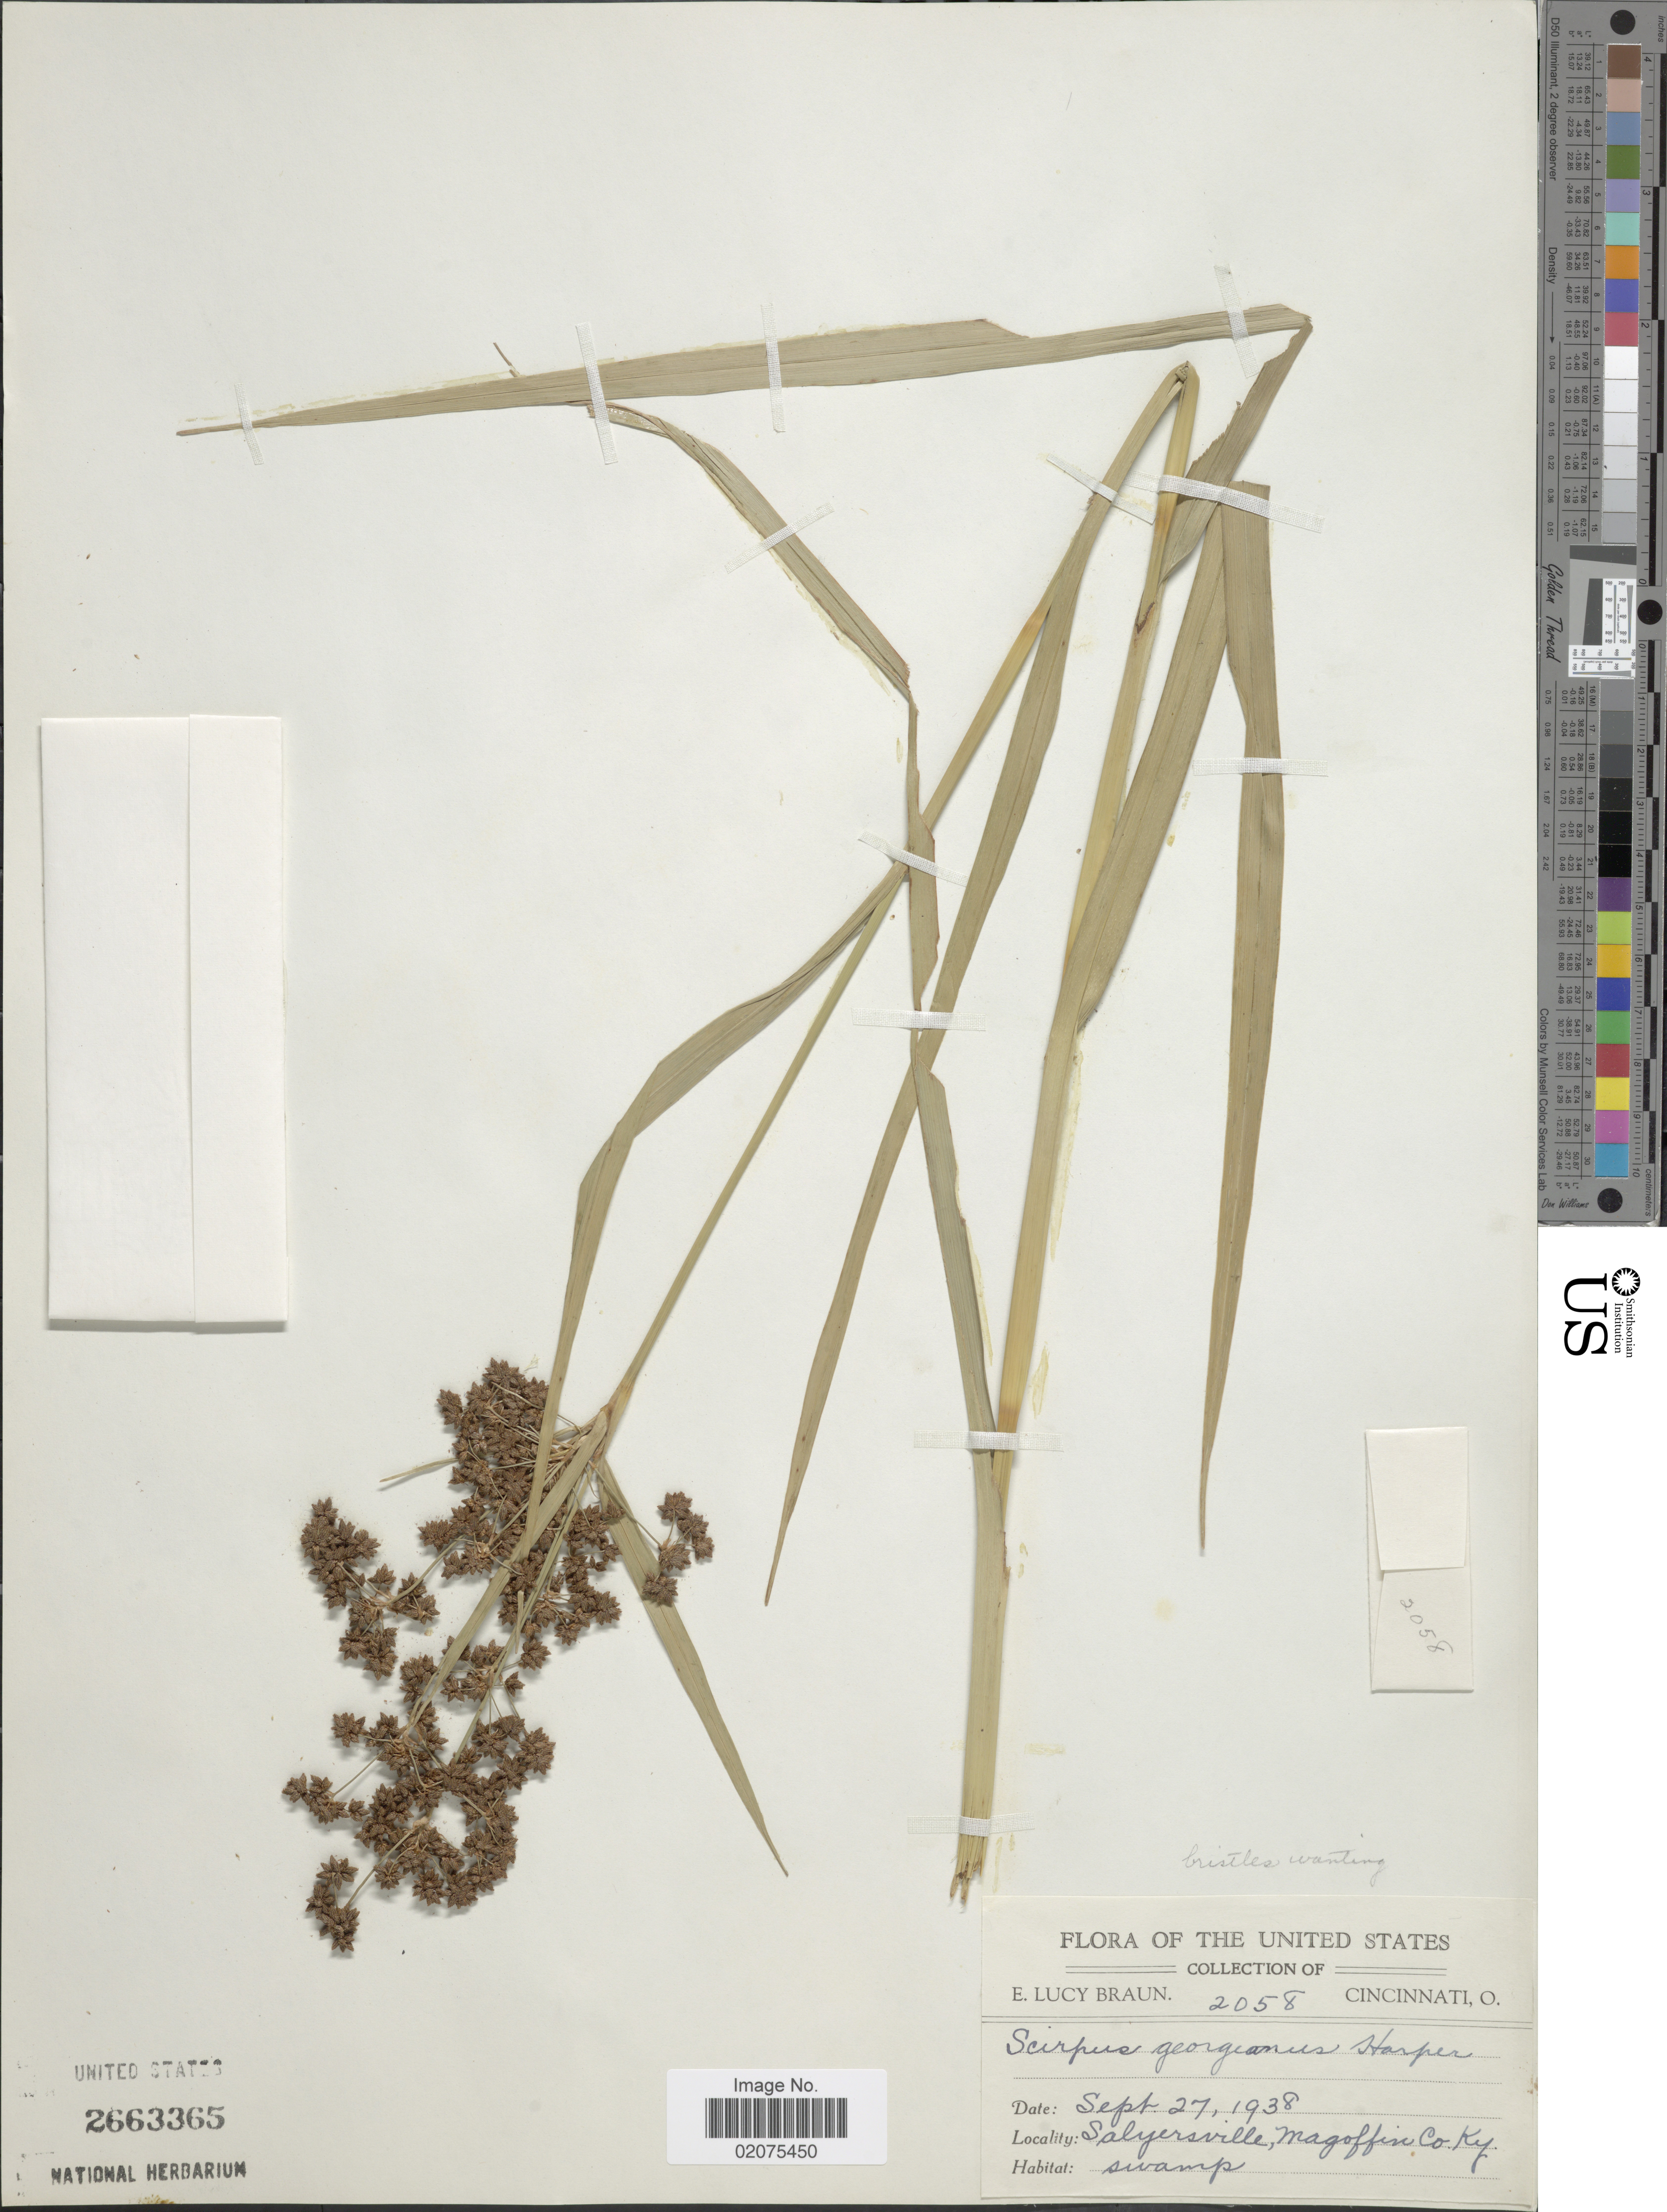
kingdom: Plantae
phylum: Tracheophyta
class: Liliopsida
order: Poales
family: Cyperaceae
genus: Scirpus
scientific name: Scirpus georgianus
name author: R.M. Harper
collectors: E. L. Braun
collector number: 2058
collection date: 1938-09-27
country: United States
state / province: Kentucky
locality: Salyersville, Magoffin Co., Ky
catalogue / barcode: US 2663365